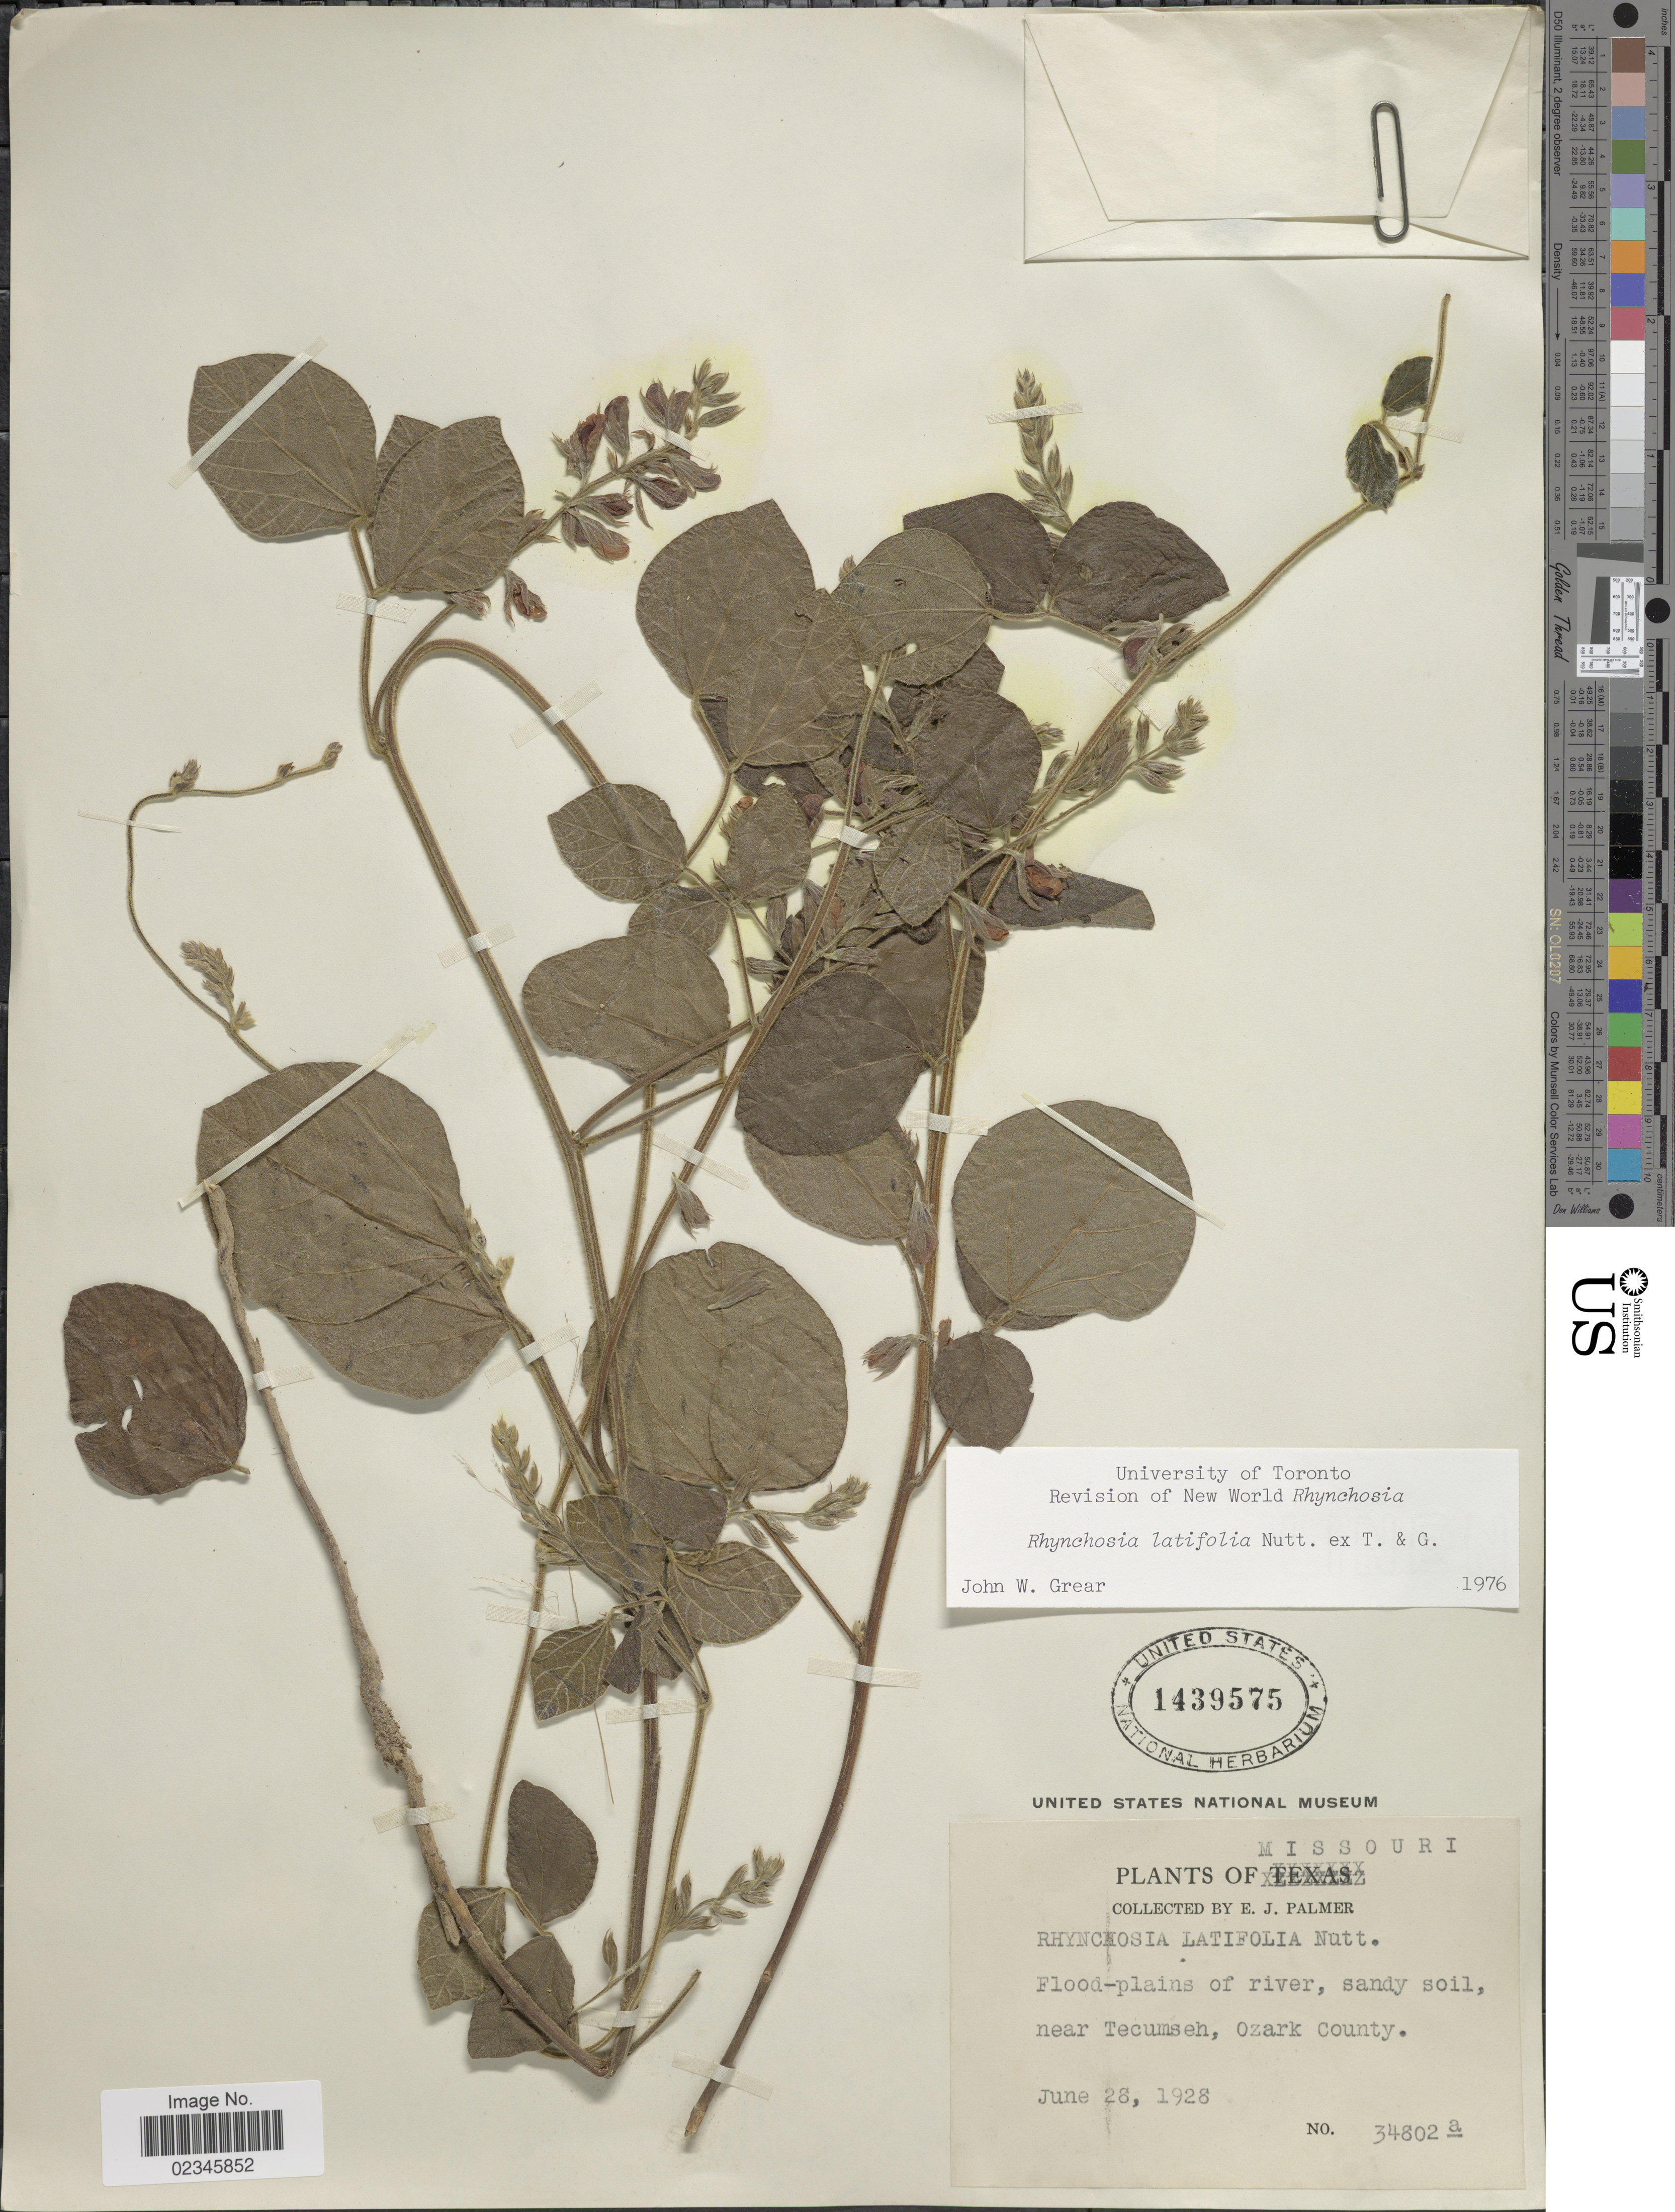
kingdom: Plantae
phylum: Tracheophyta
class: Magnoliopsida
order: Fabales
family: Fabaceae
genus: Rhynchosia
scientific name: Rhynchosia latifolia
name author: Nutt. ex Torr. & A. Gray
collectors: E. J. Palmer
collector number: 34802a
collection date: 1928-06-28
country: United States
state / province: Missouri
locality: Flood-plains of river, sandy soil, near Tecumseh, Ozark County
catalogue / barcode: US 1439575